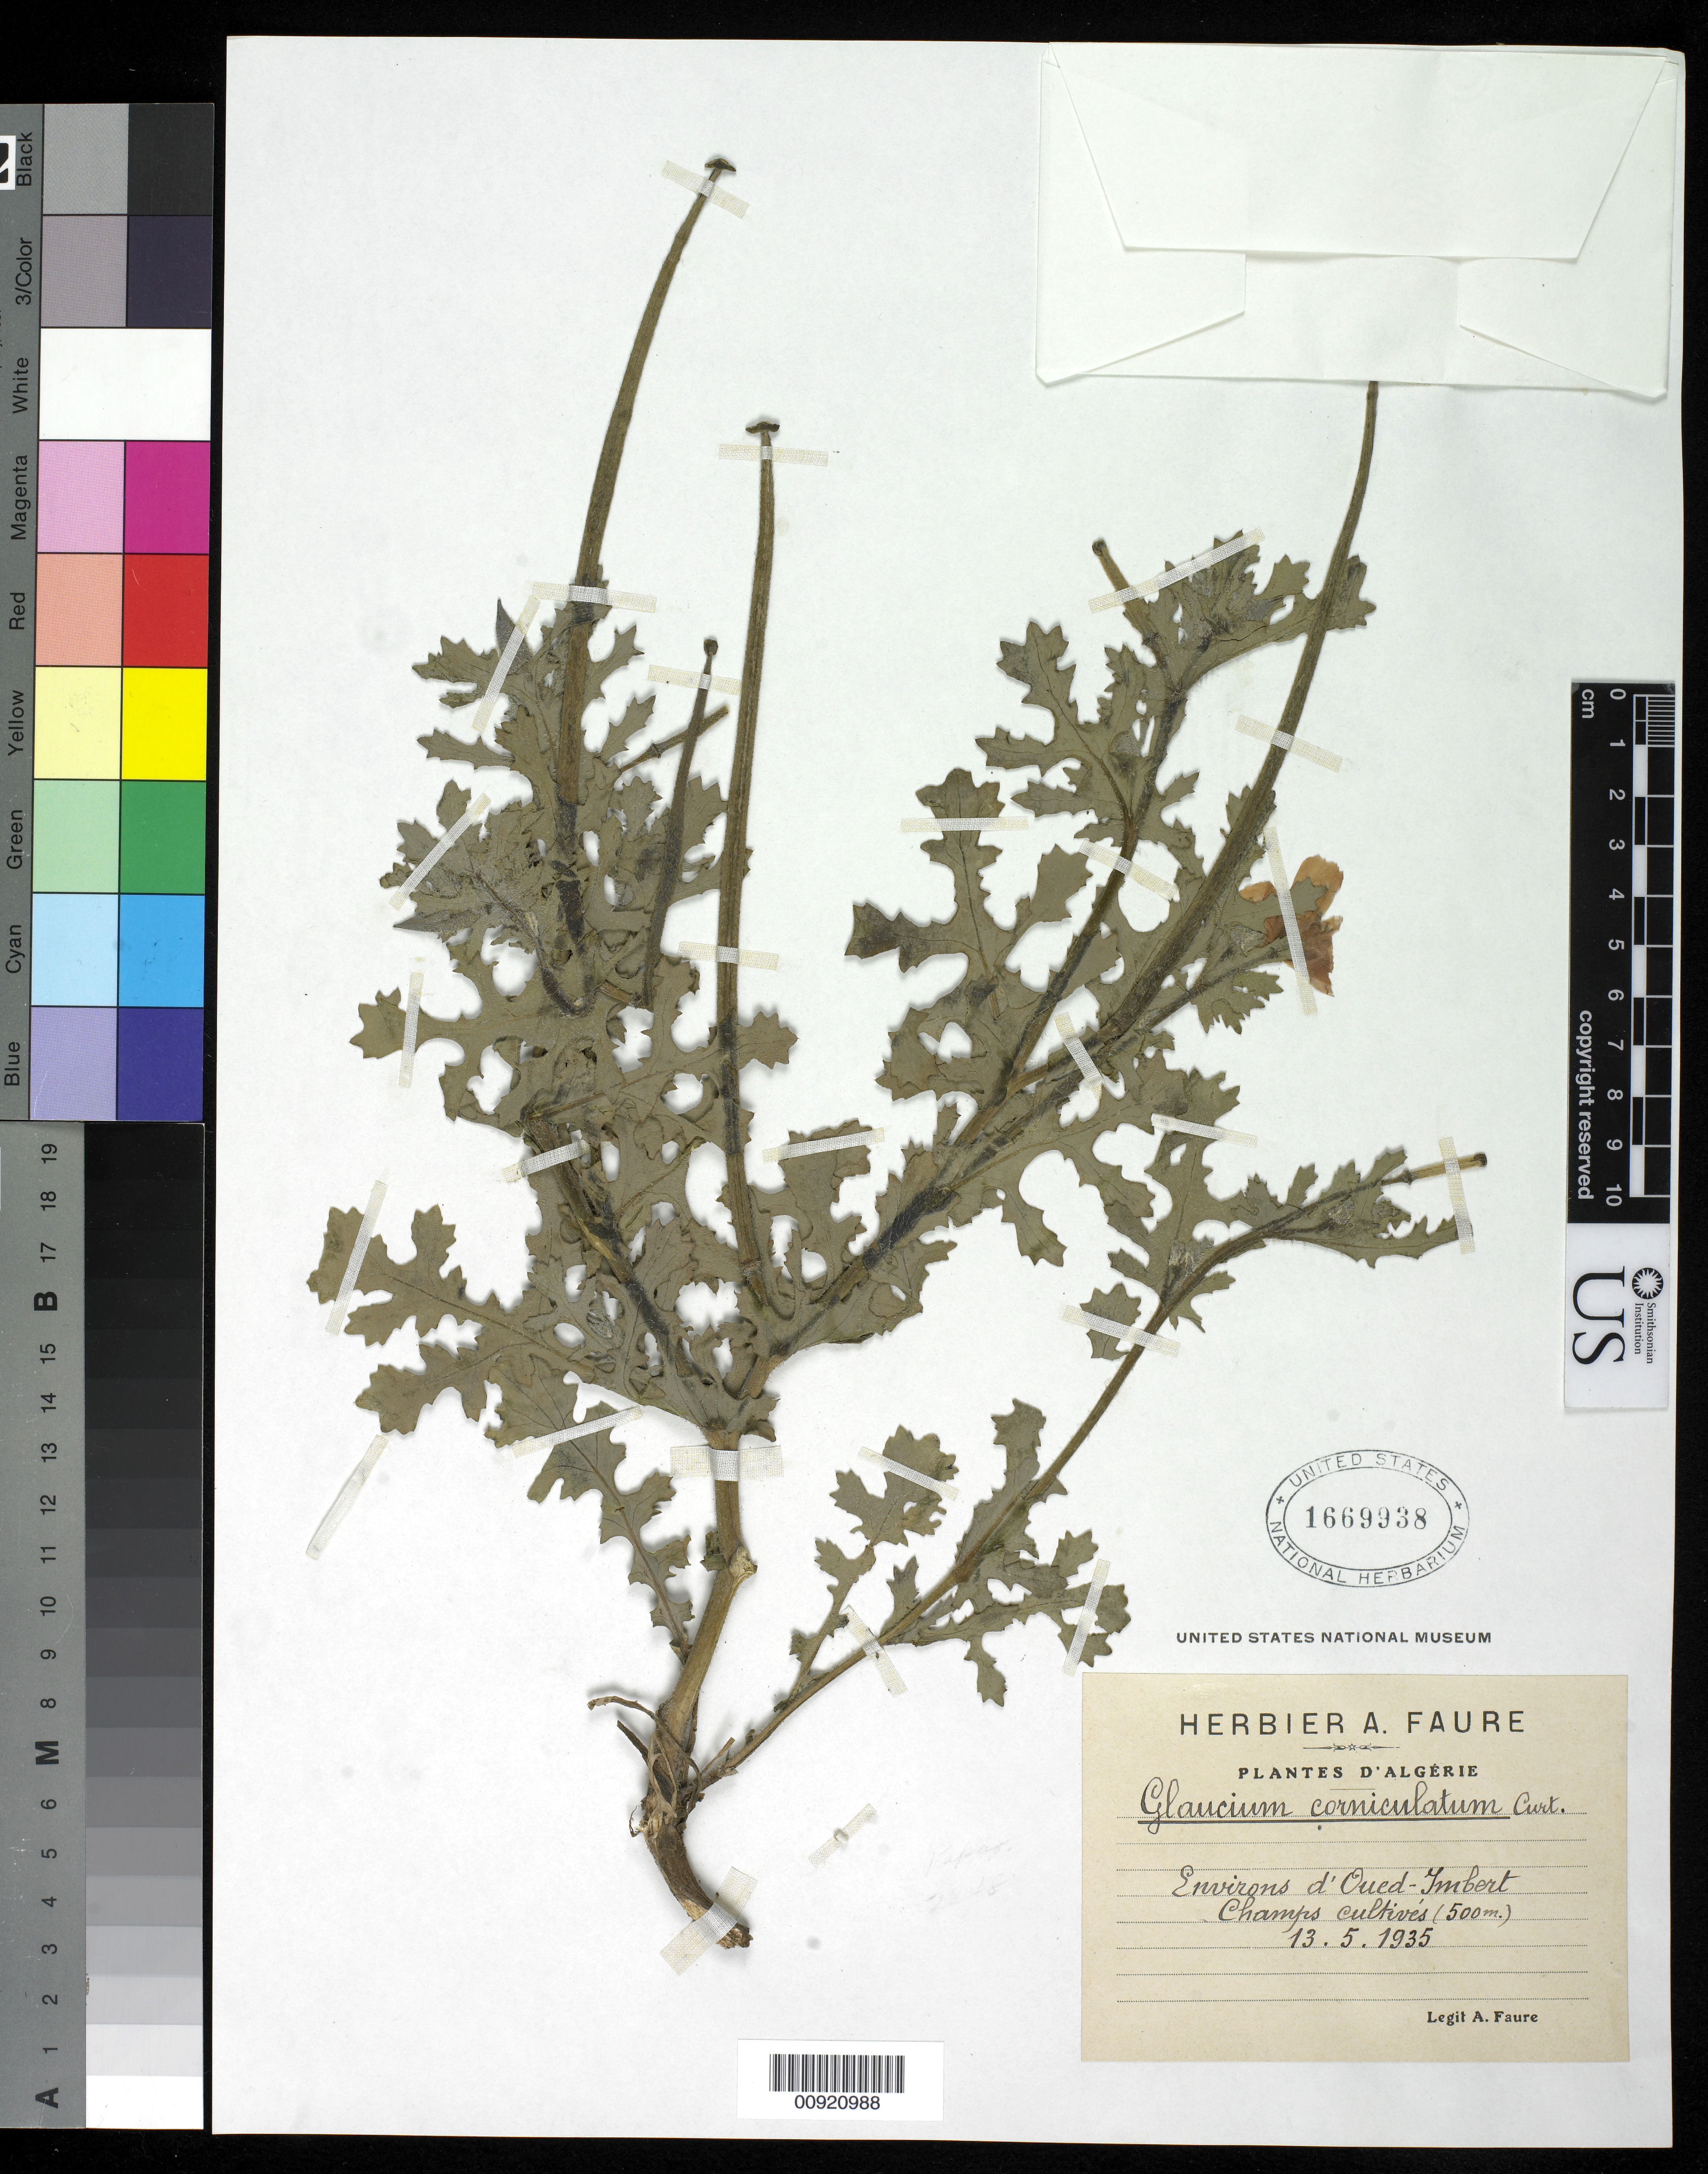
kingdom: Plantae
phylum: Tracheophyta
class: Magnoliopsida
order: Ranunculales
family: Papaveraceae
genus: Glaucium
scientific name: Glaucium corniculatum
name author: Curt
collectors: A. Faure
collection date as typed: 13 May 1935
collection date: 1935-05-13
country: Algeria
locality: Environs d'Qued-Limbert Champs cultivés.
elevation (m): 500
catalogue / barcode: US 1669938